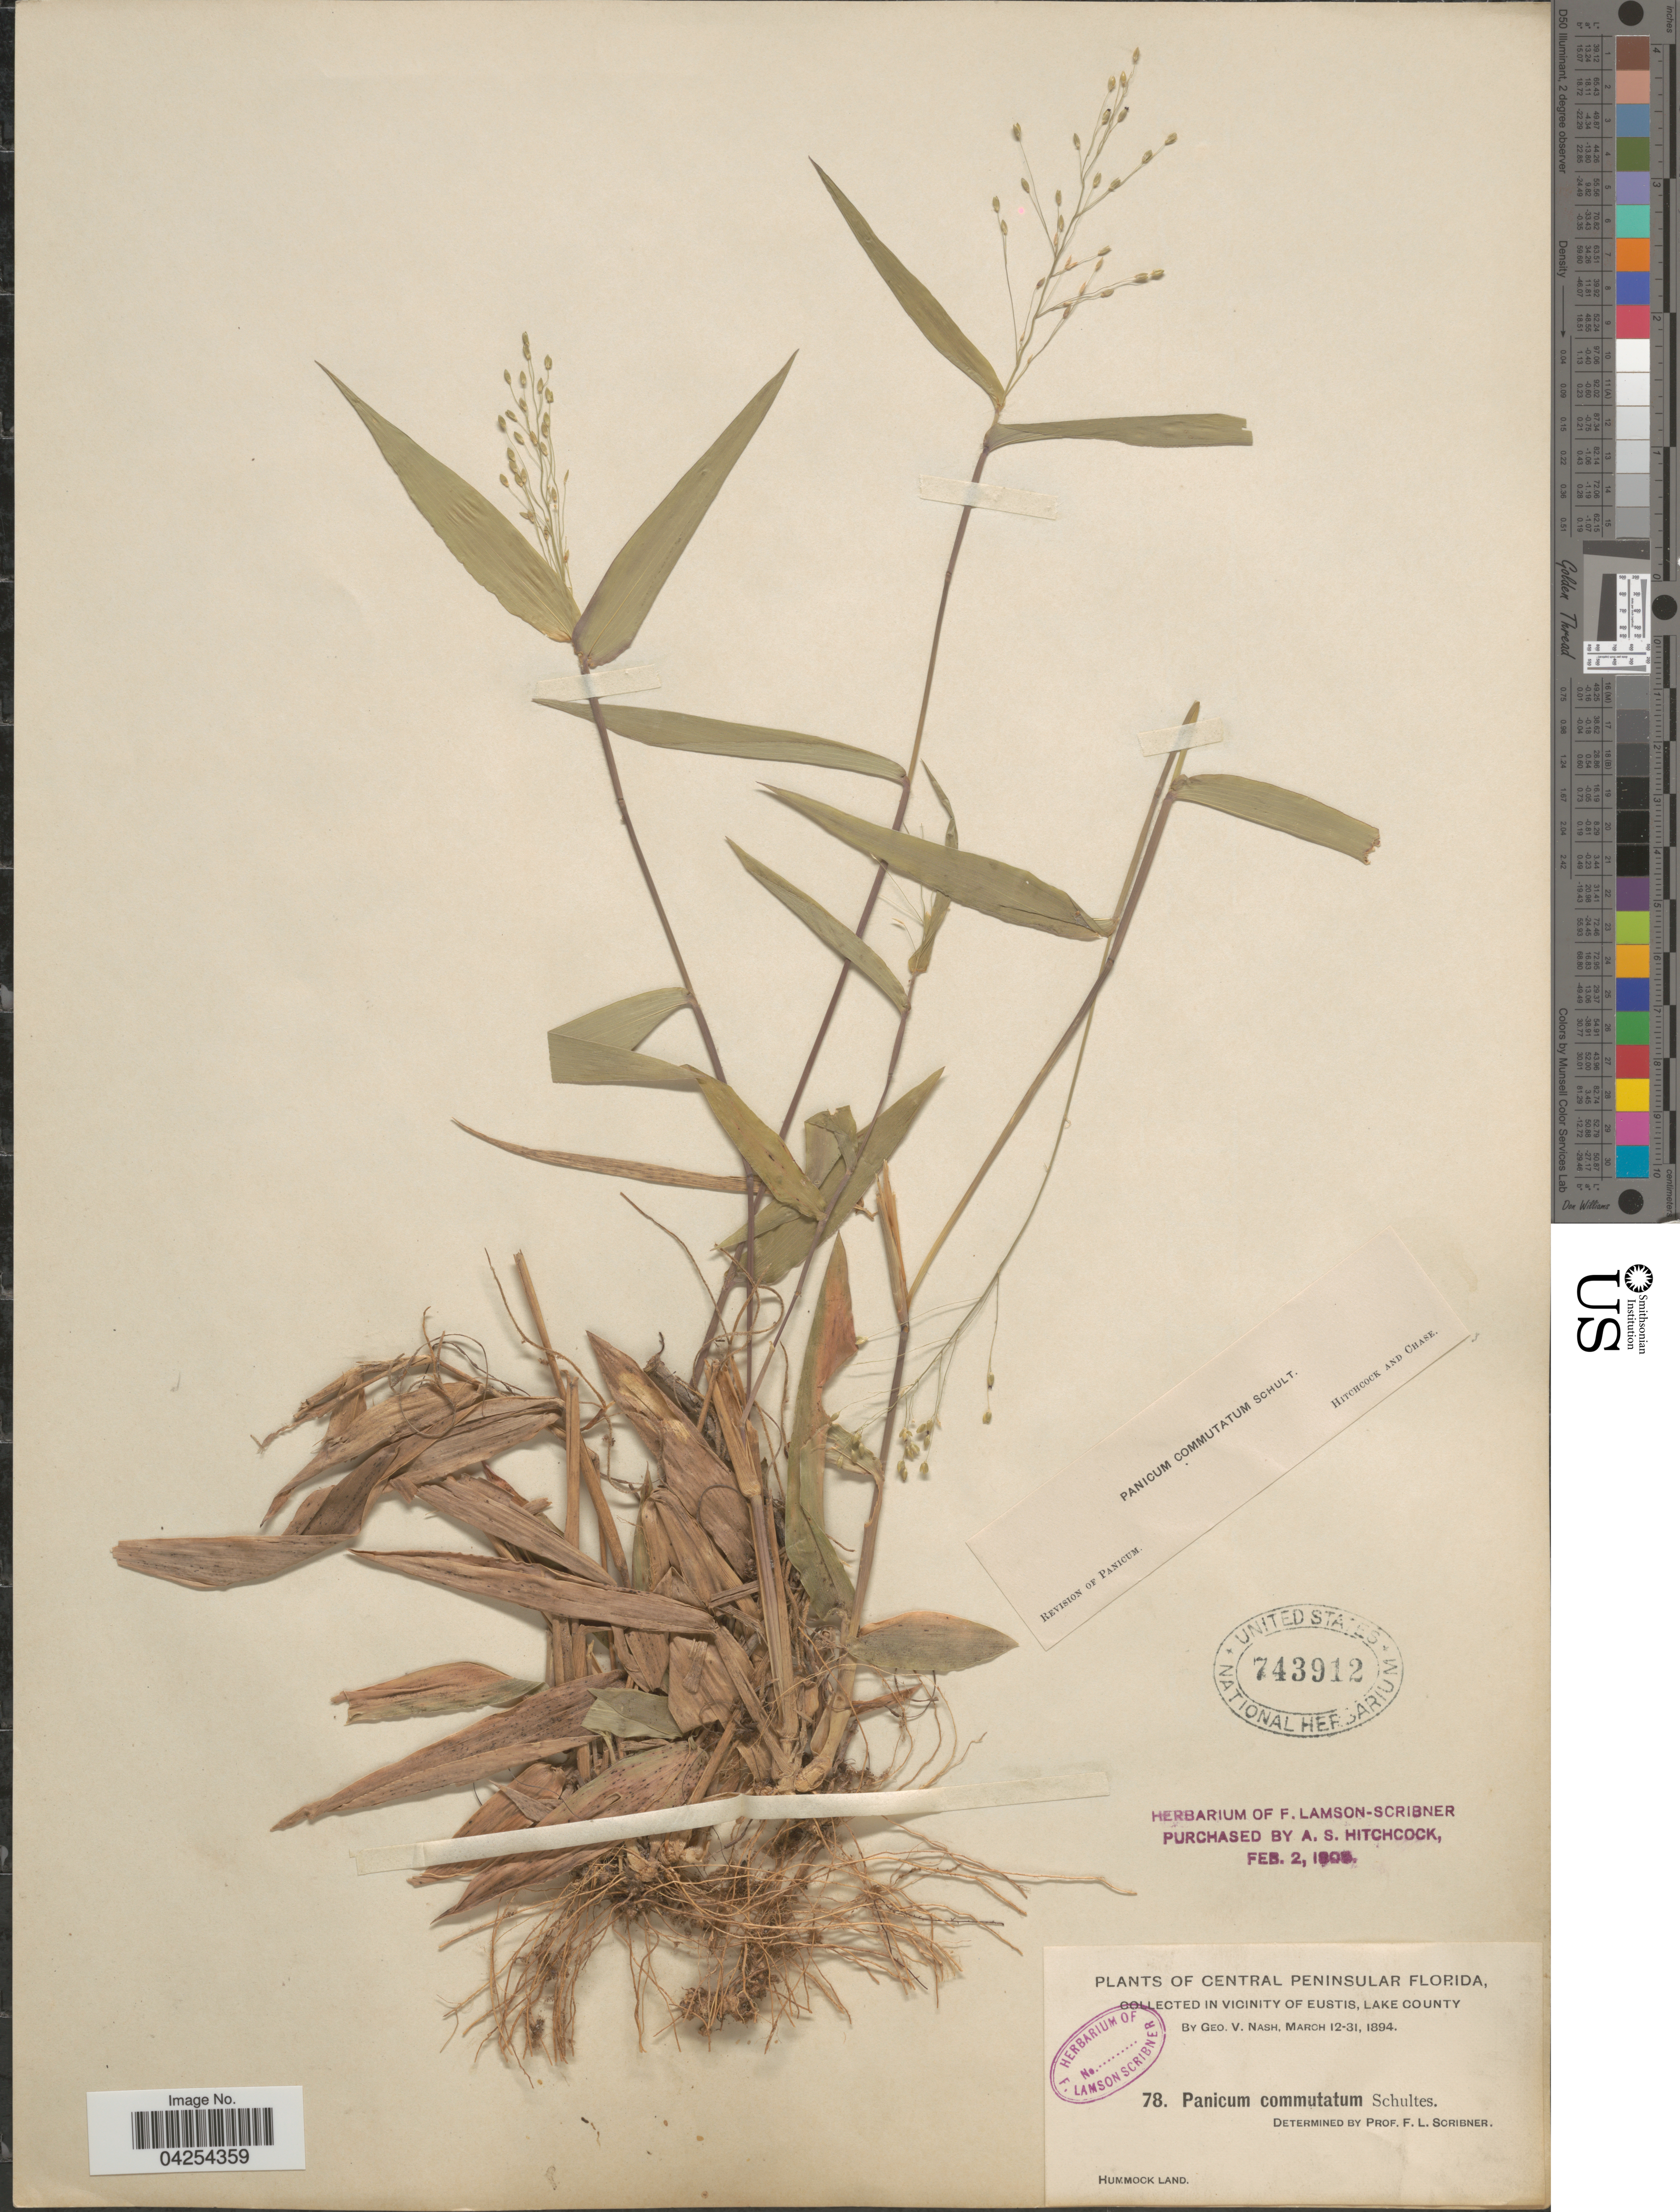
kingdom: Plantae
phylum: Tracheophyta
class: Liliopsida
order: Poales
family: Poaceae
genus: Dichanthelium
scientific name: Dichanthelium commutatum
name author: (Schult.) Gould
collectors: G. V. Nash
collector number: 78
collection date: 1894-03-12/1894-03-31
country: United States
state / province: Florida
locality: Central Peninsular Florida, in vicinity of Eustis, Lake County.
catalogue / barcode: US 743912